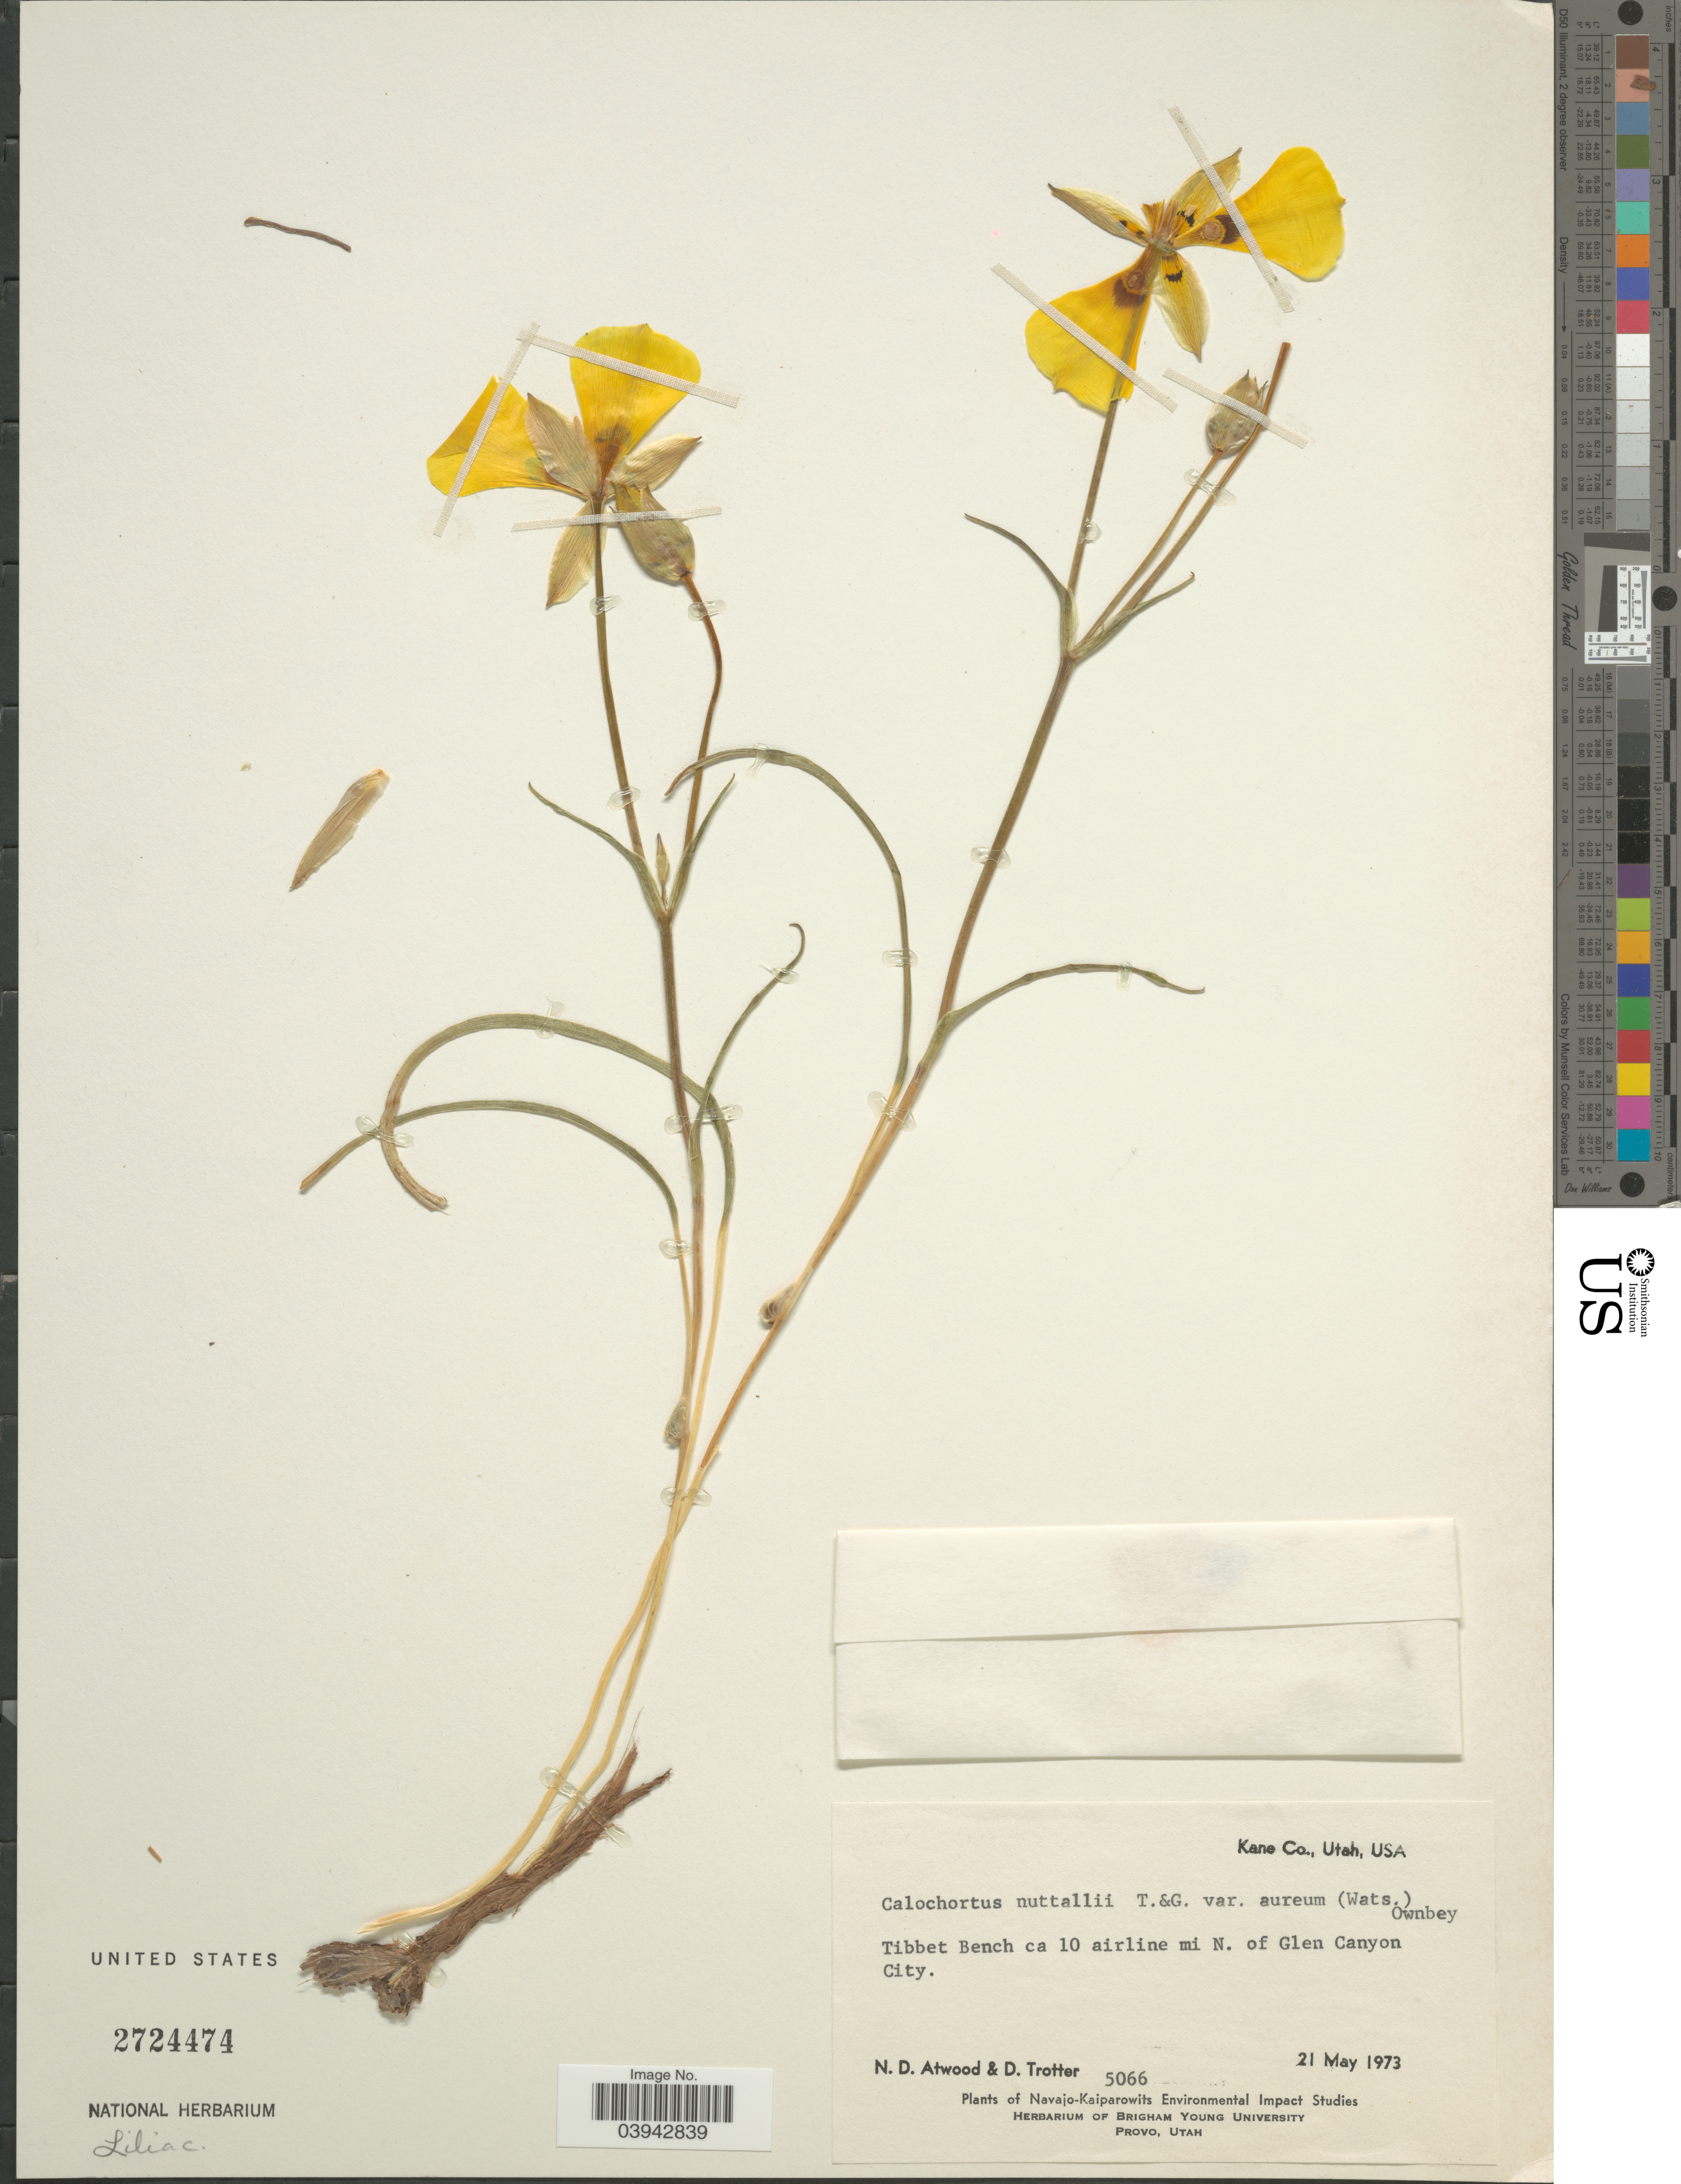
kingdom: Plantae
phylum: Tracheophyta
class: Liliopsida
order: Liliales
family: Liliaceae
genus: Calochortus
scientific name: Calochortus nuttallii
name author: Torr.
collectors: N. Atwood & D. Trotter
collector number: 5066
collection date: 1973-05-21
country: United States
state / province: Utah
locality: Kane Co. Tibbet Bench ca 10 airline mi N. of Glen Canyon City.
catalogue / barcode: US 2724474